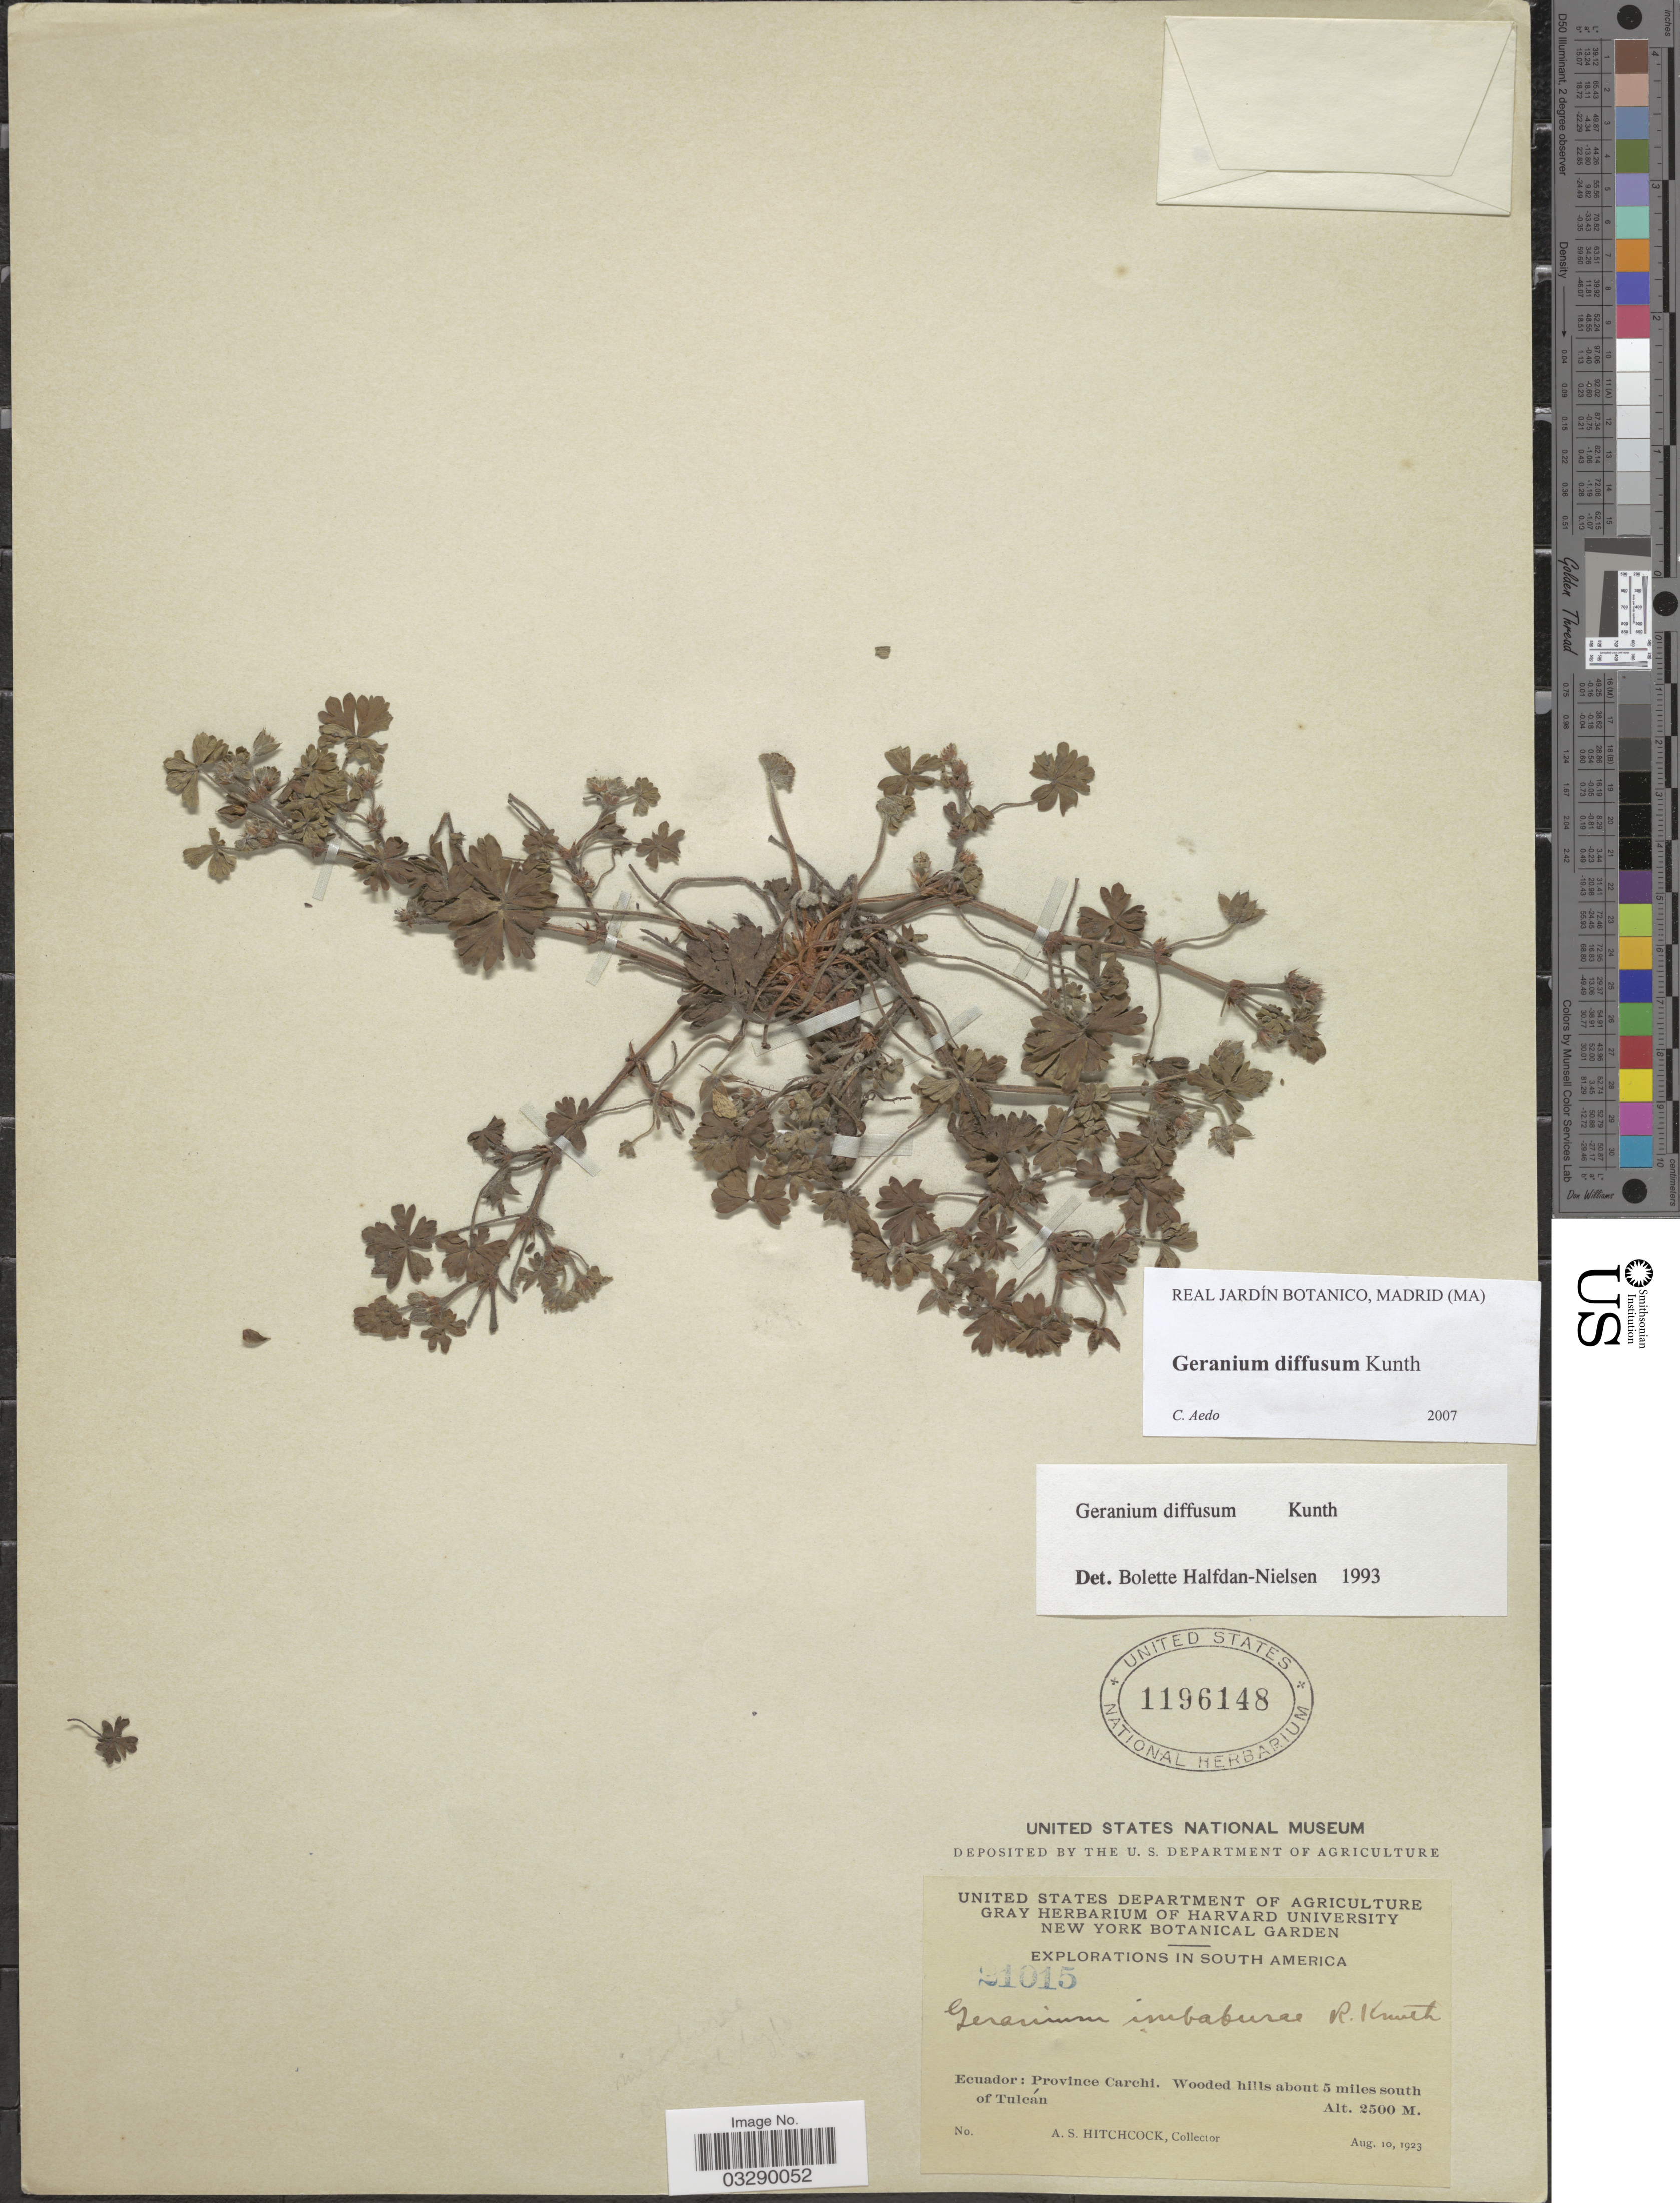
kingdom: Plantae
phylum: Tracheophyta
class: Magnoliopsida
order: Geraniales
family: Geraniaceae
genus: Geranium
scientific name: Geranium diffusum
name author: Kunth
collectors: A. S. Hitchcock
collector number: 21015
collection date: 1923-08-10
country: Ecuador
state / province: Carchi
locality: Wooded hills about 5 miles south of Tulcán.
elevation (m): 2500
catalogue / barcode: US 1196148